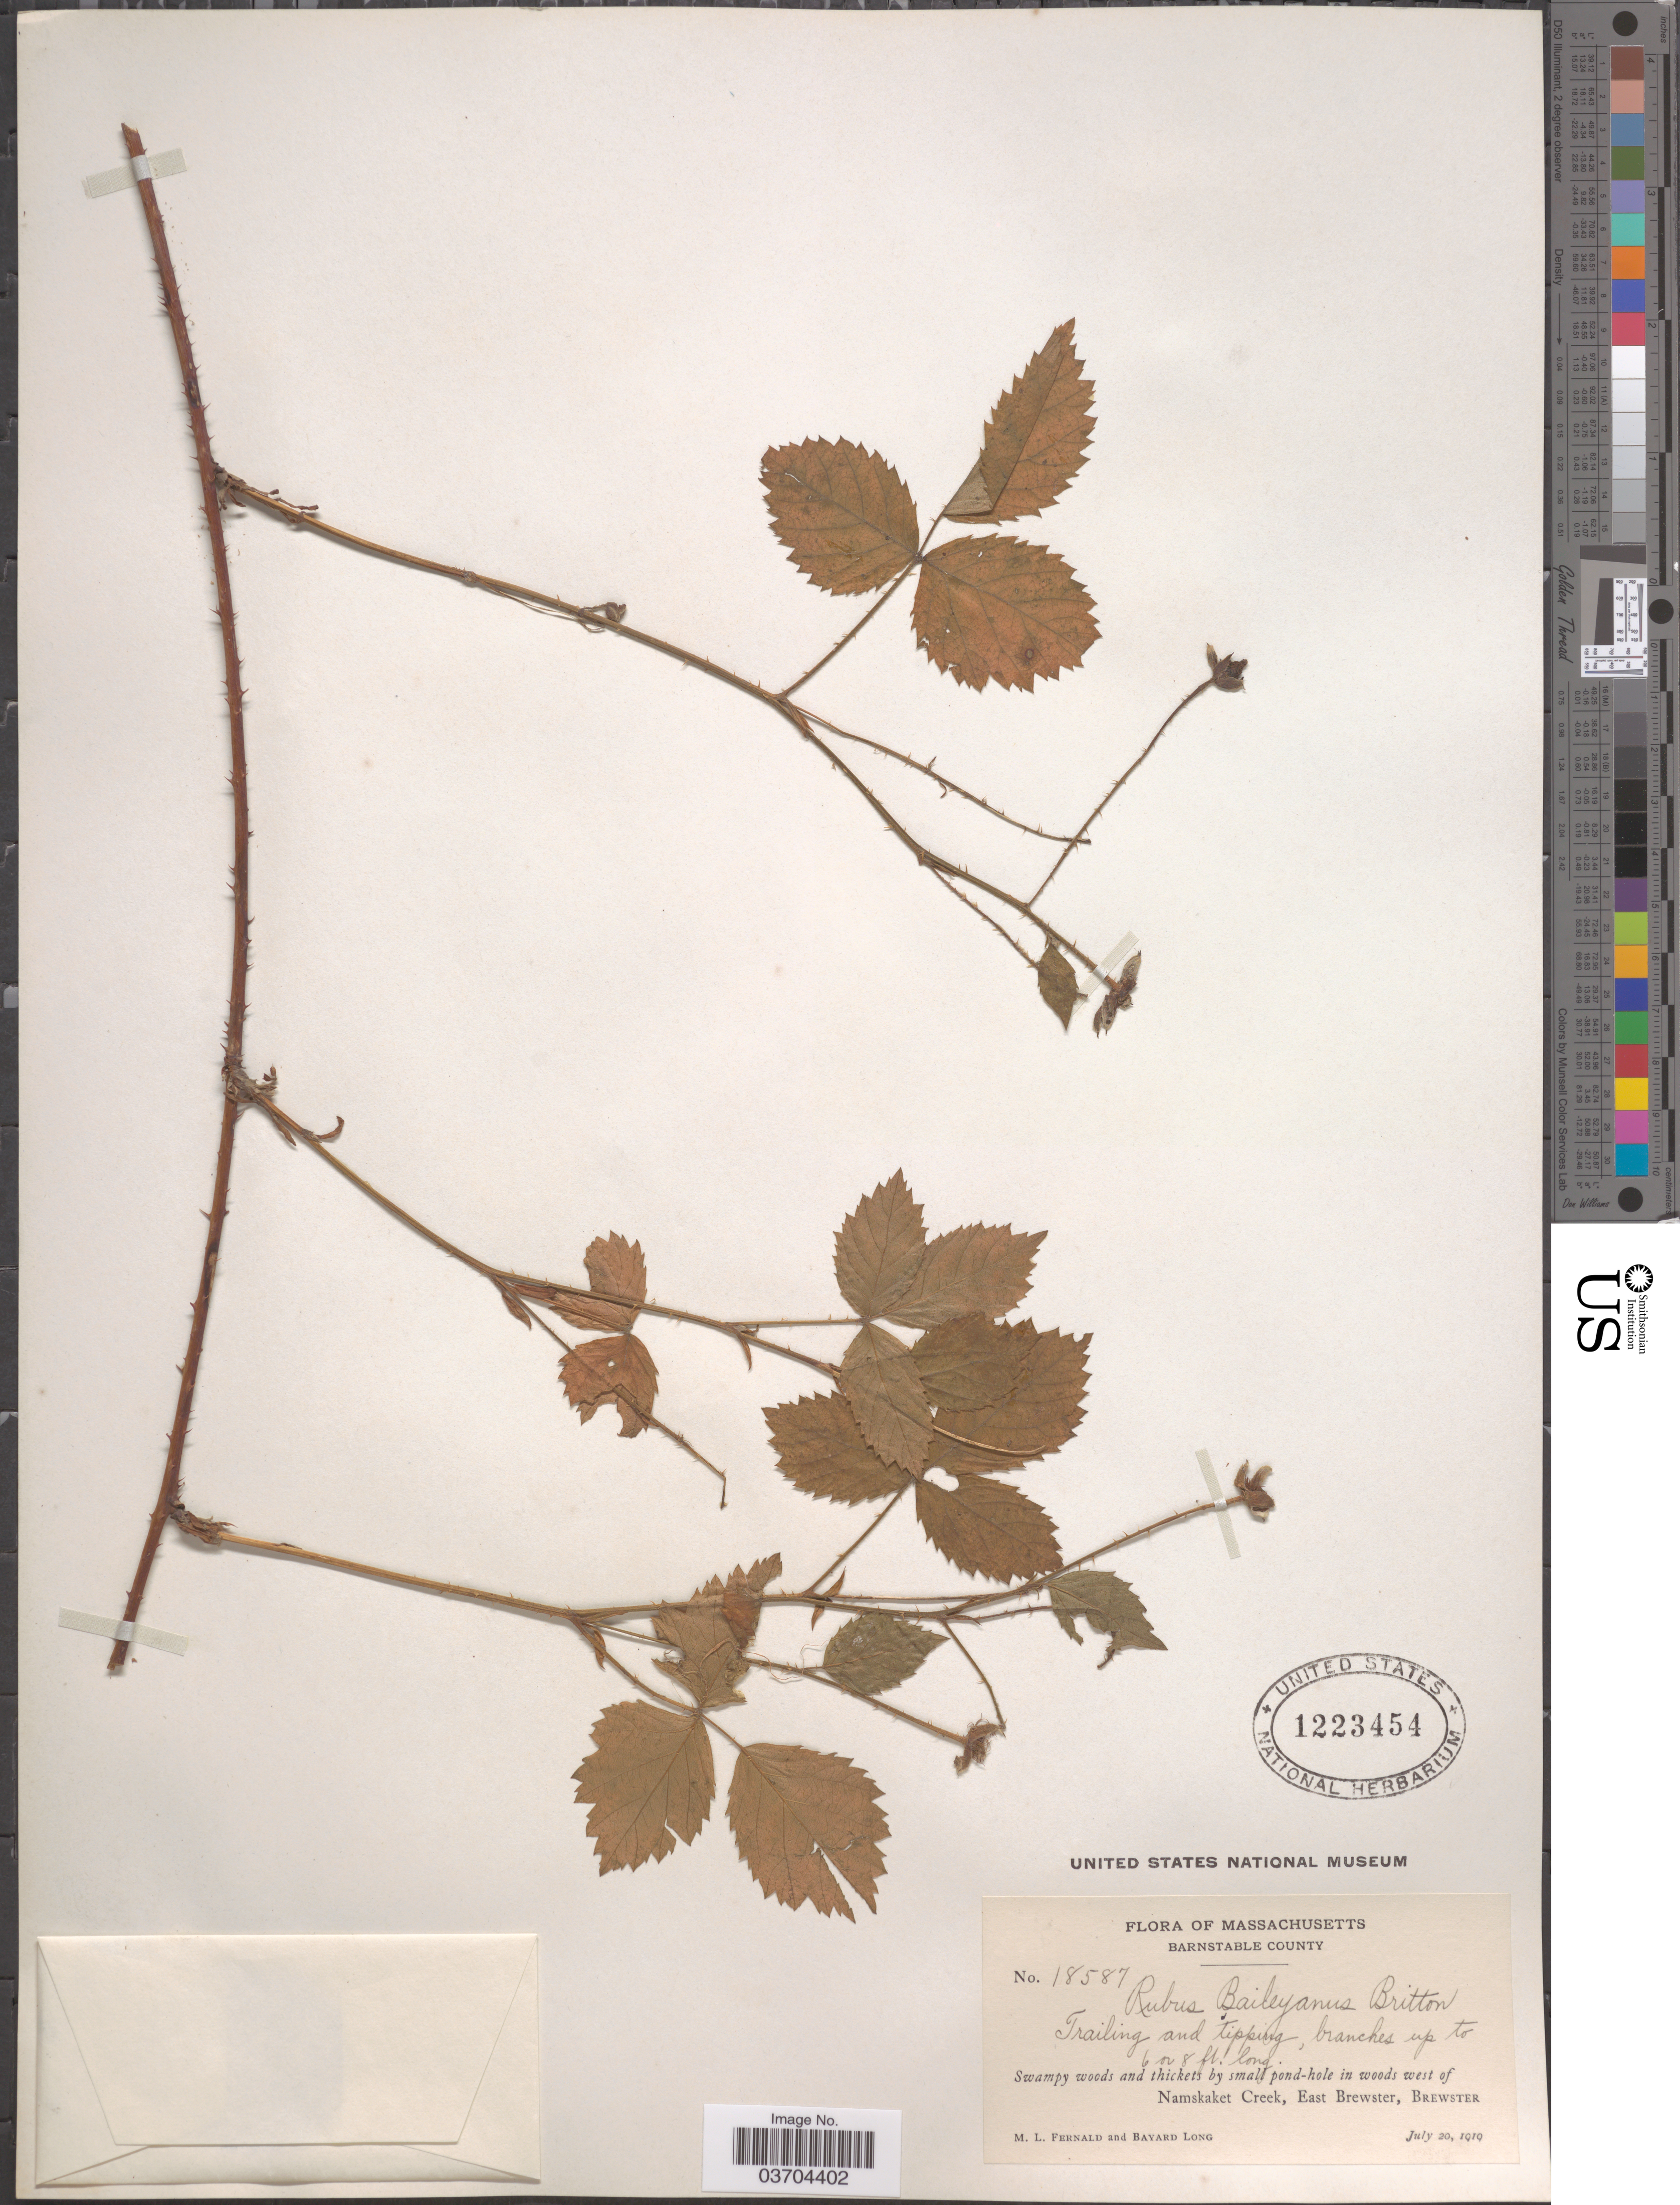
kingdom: Plantae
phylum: Tracheophyta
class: Magnoliopsida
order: Rosales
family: Rosaceae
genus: Rubus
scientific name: Rubus baileyanus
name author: Britton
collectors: M. L. Fernald & B. Long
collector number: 18587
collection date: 1919-07-20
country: United States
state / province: Massachusetts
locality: Barnstable County. Small pond-hole in woods west of Namskaket Creek, East Brewster, Brewster.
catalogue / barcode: US 1223454